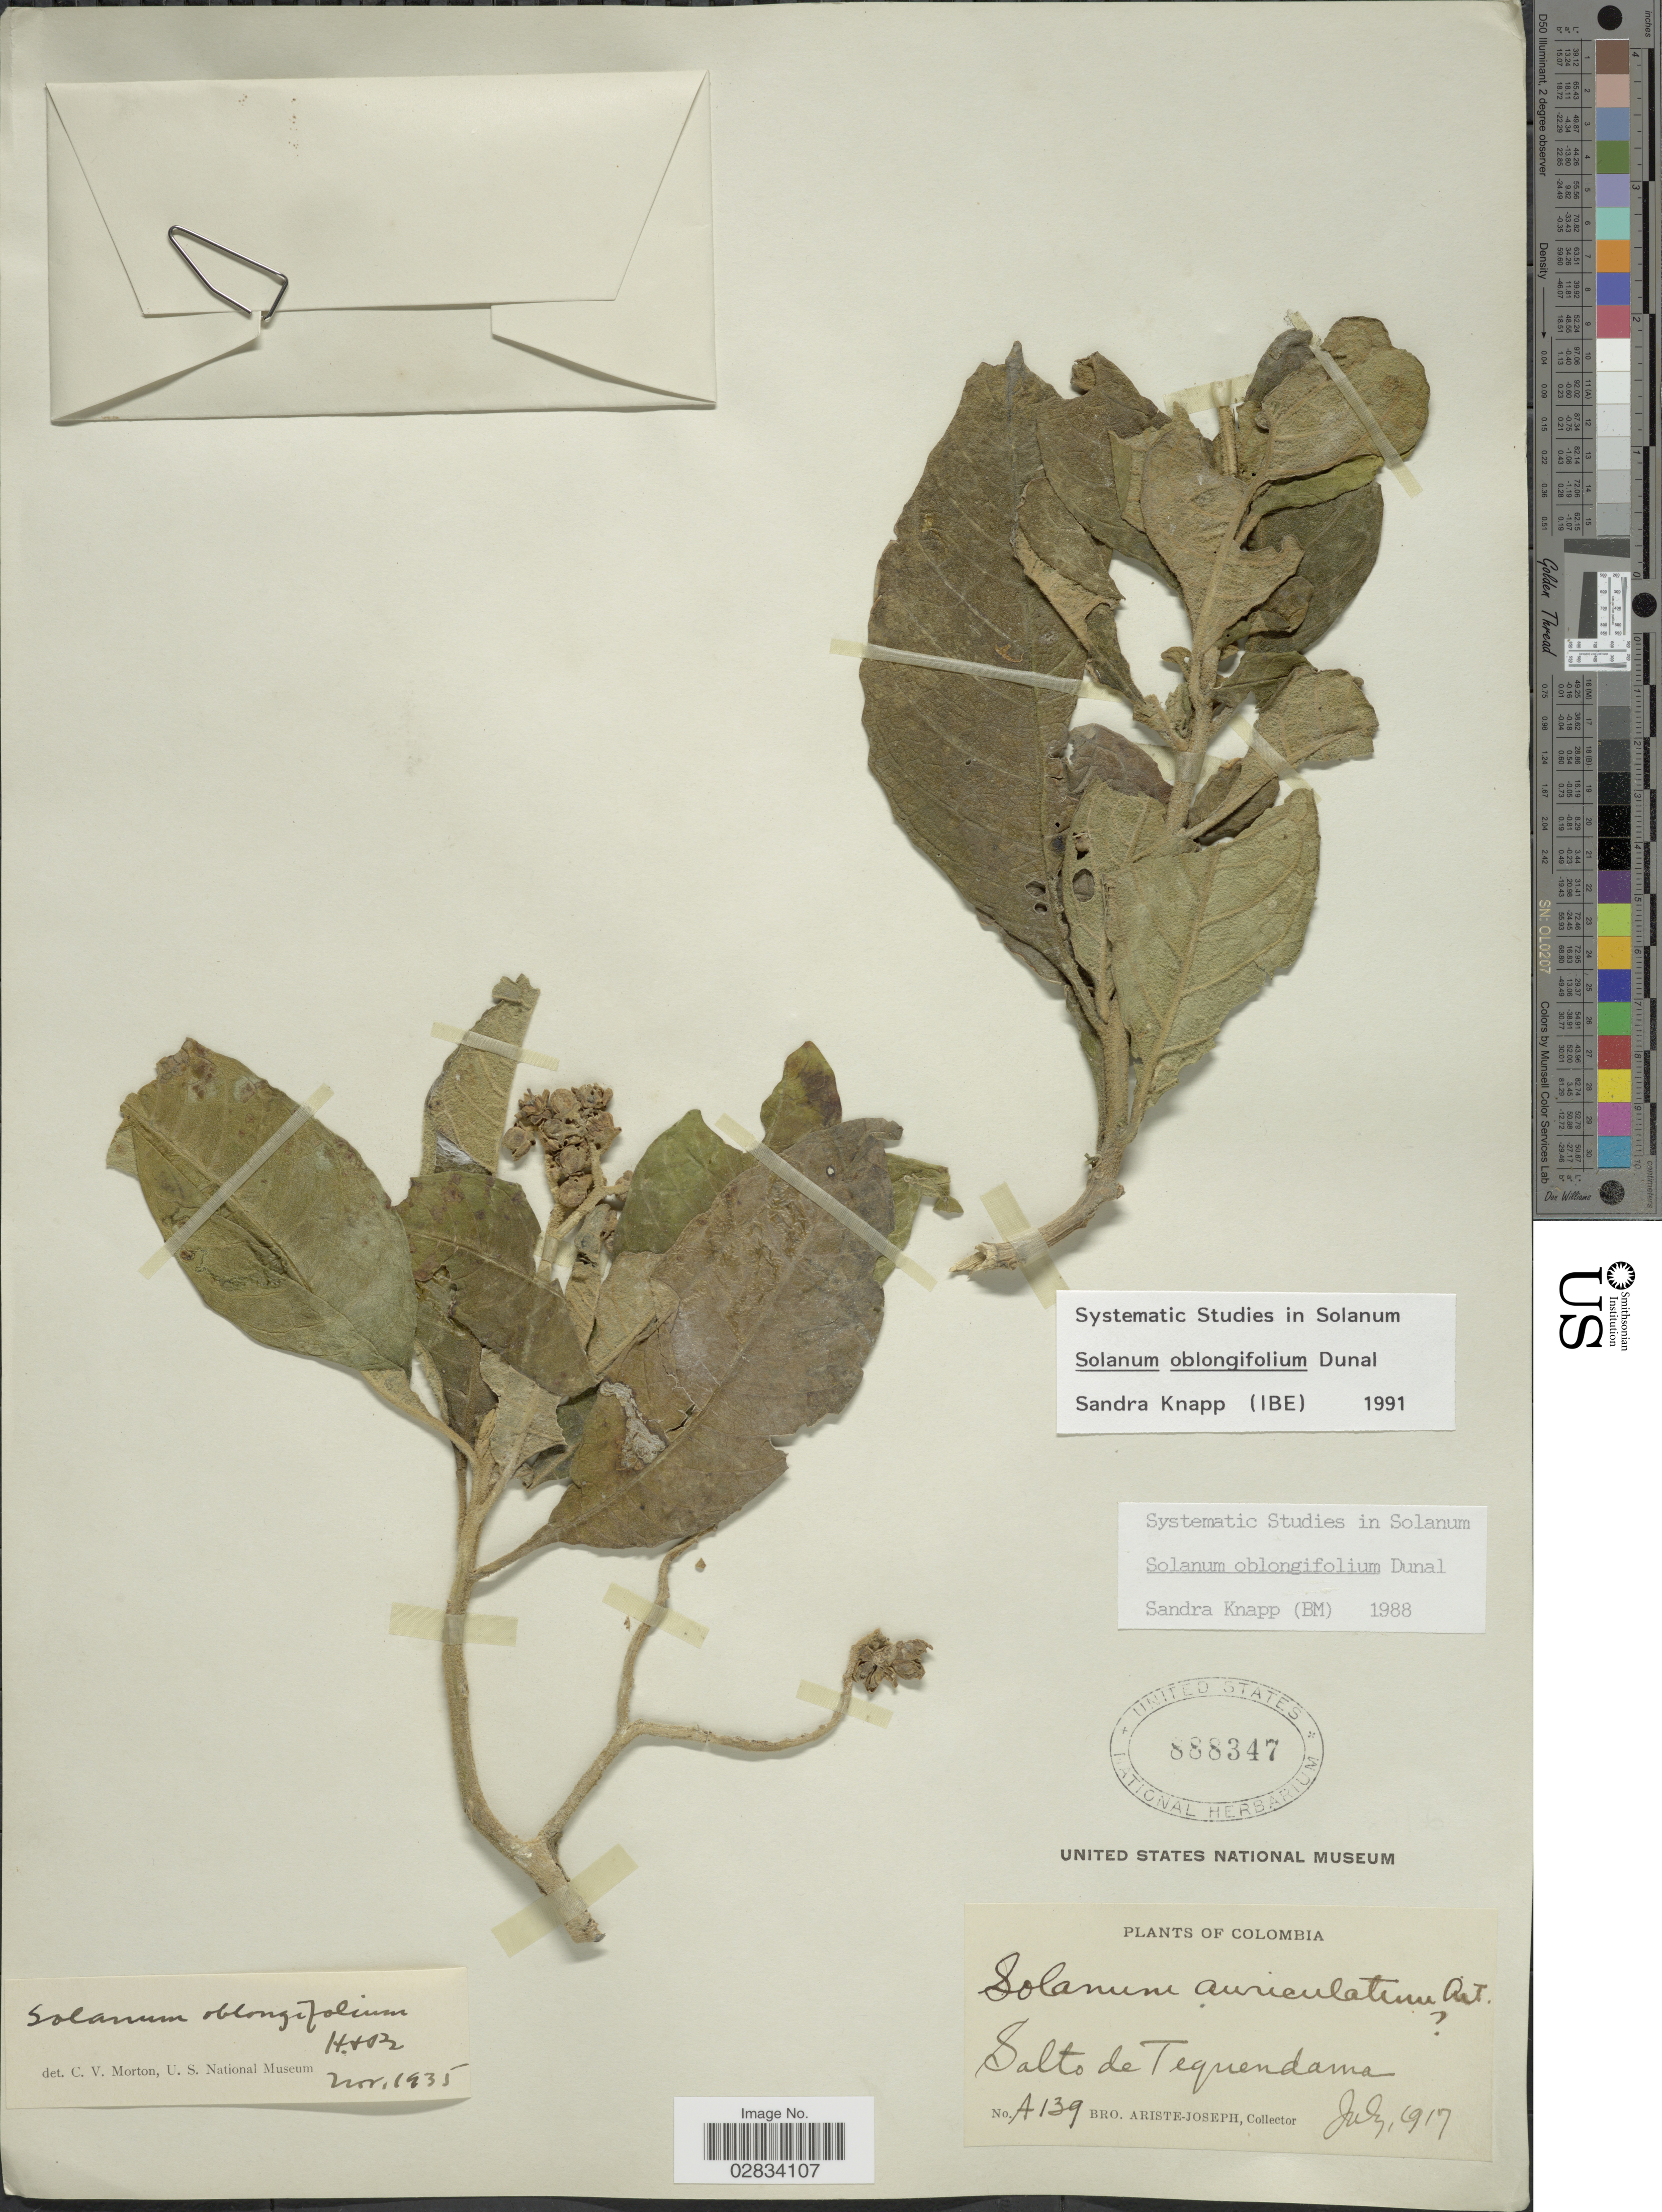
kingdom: Plantae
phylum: Tracheophyta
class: Magnoliopsida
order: Solanales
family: Solanaceae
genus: Solanum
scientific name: Solanum oblongifolium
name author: Duval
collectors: Bro. Ariste-Joseph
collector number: A139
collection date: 1917-07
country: Colombia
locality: Salto de Tequendama.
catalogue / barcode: US 888347